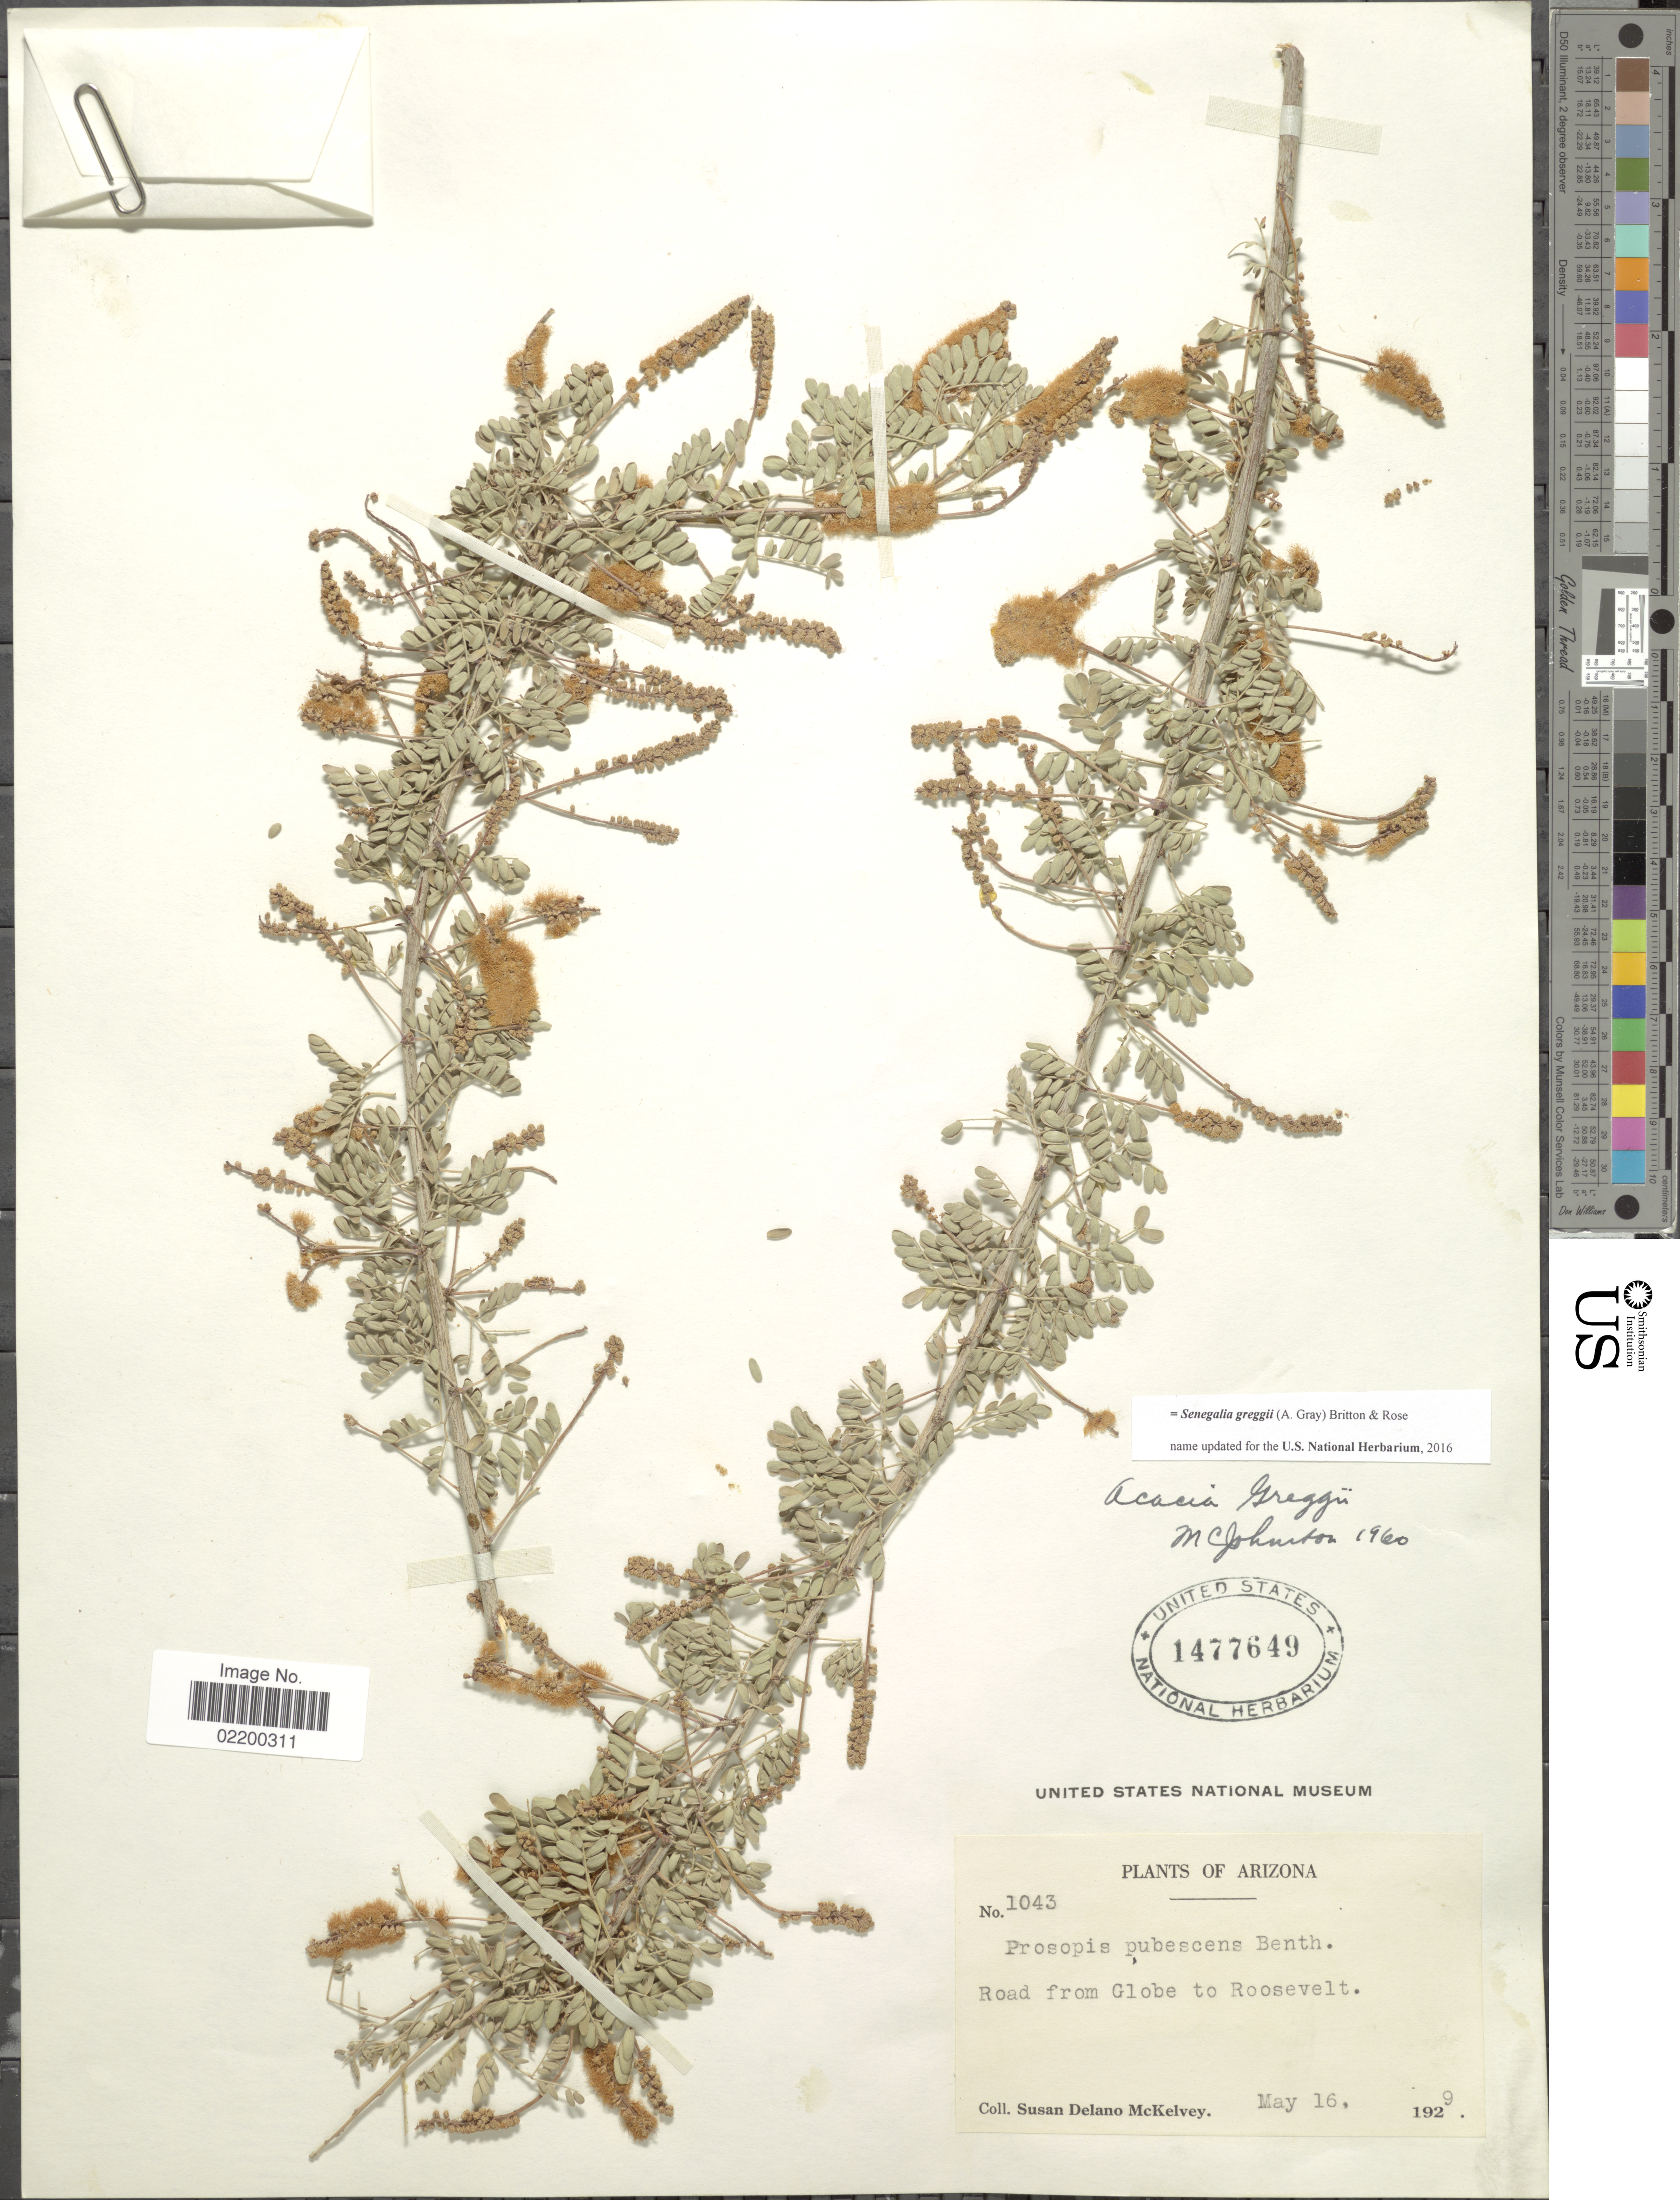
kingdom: Plantae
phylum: Tracheophyta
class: Magnoliopsida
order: Fabales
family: Fabaceae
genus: Senegalia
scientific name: Senegalia greggii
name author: (A. Gray) Britton & Rose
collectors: S. A. McKelvey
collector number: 1043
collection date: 1929-05-16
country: United States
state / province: Arizona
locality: Road from Globe to Roosevelt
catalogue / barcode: US 1477649